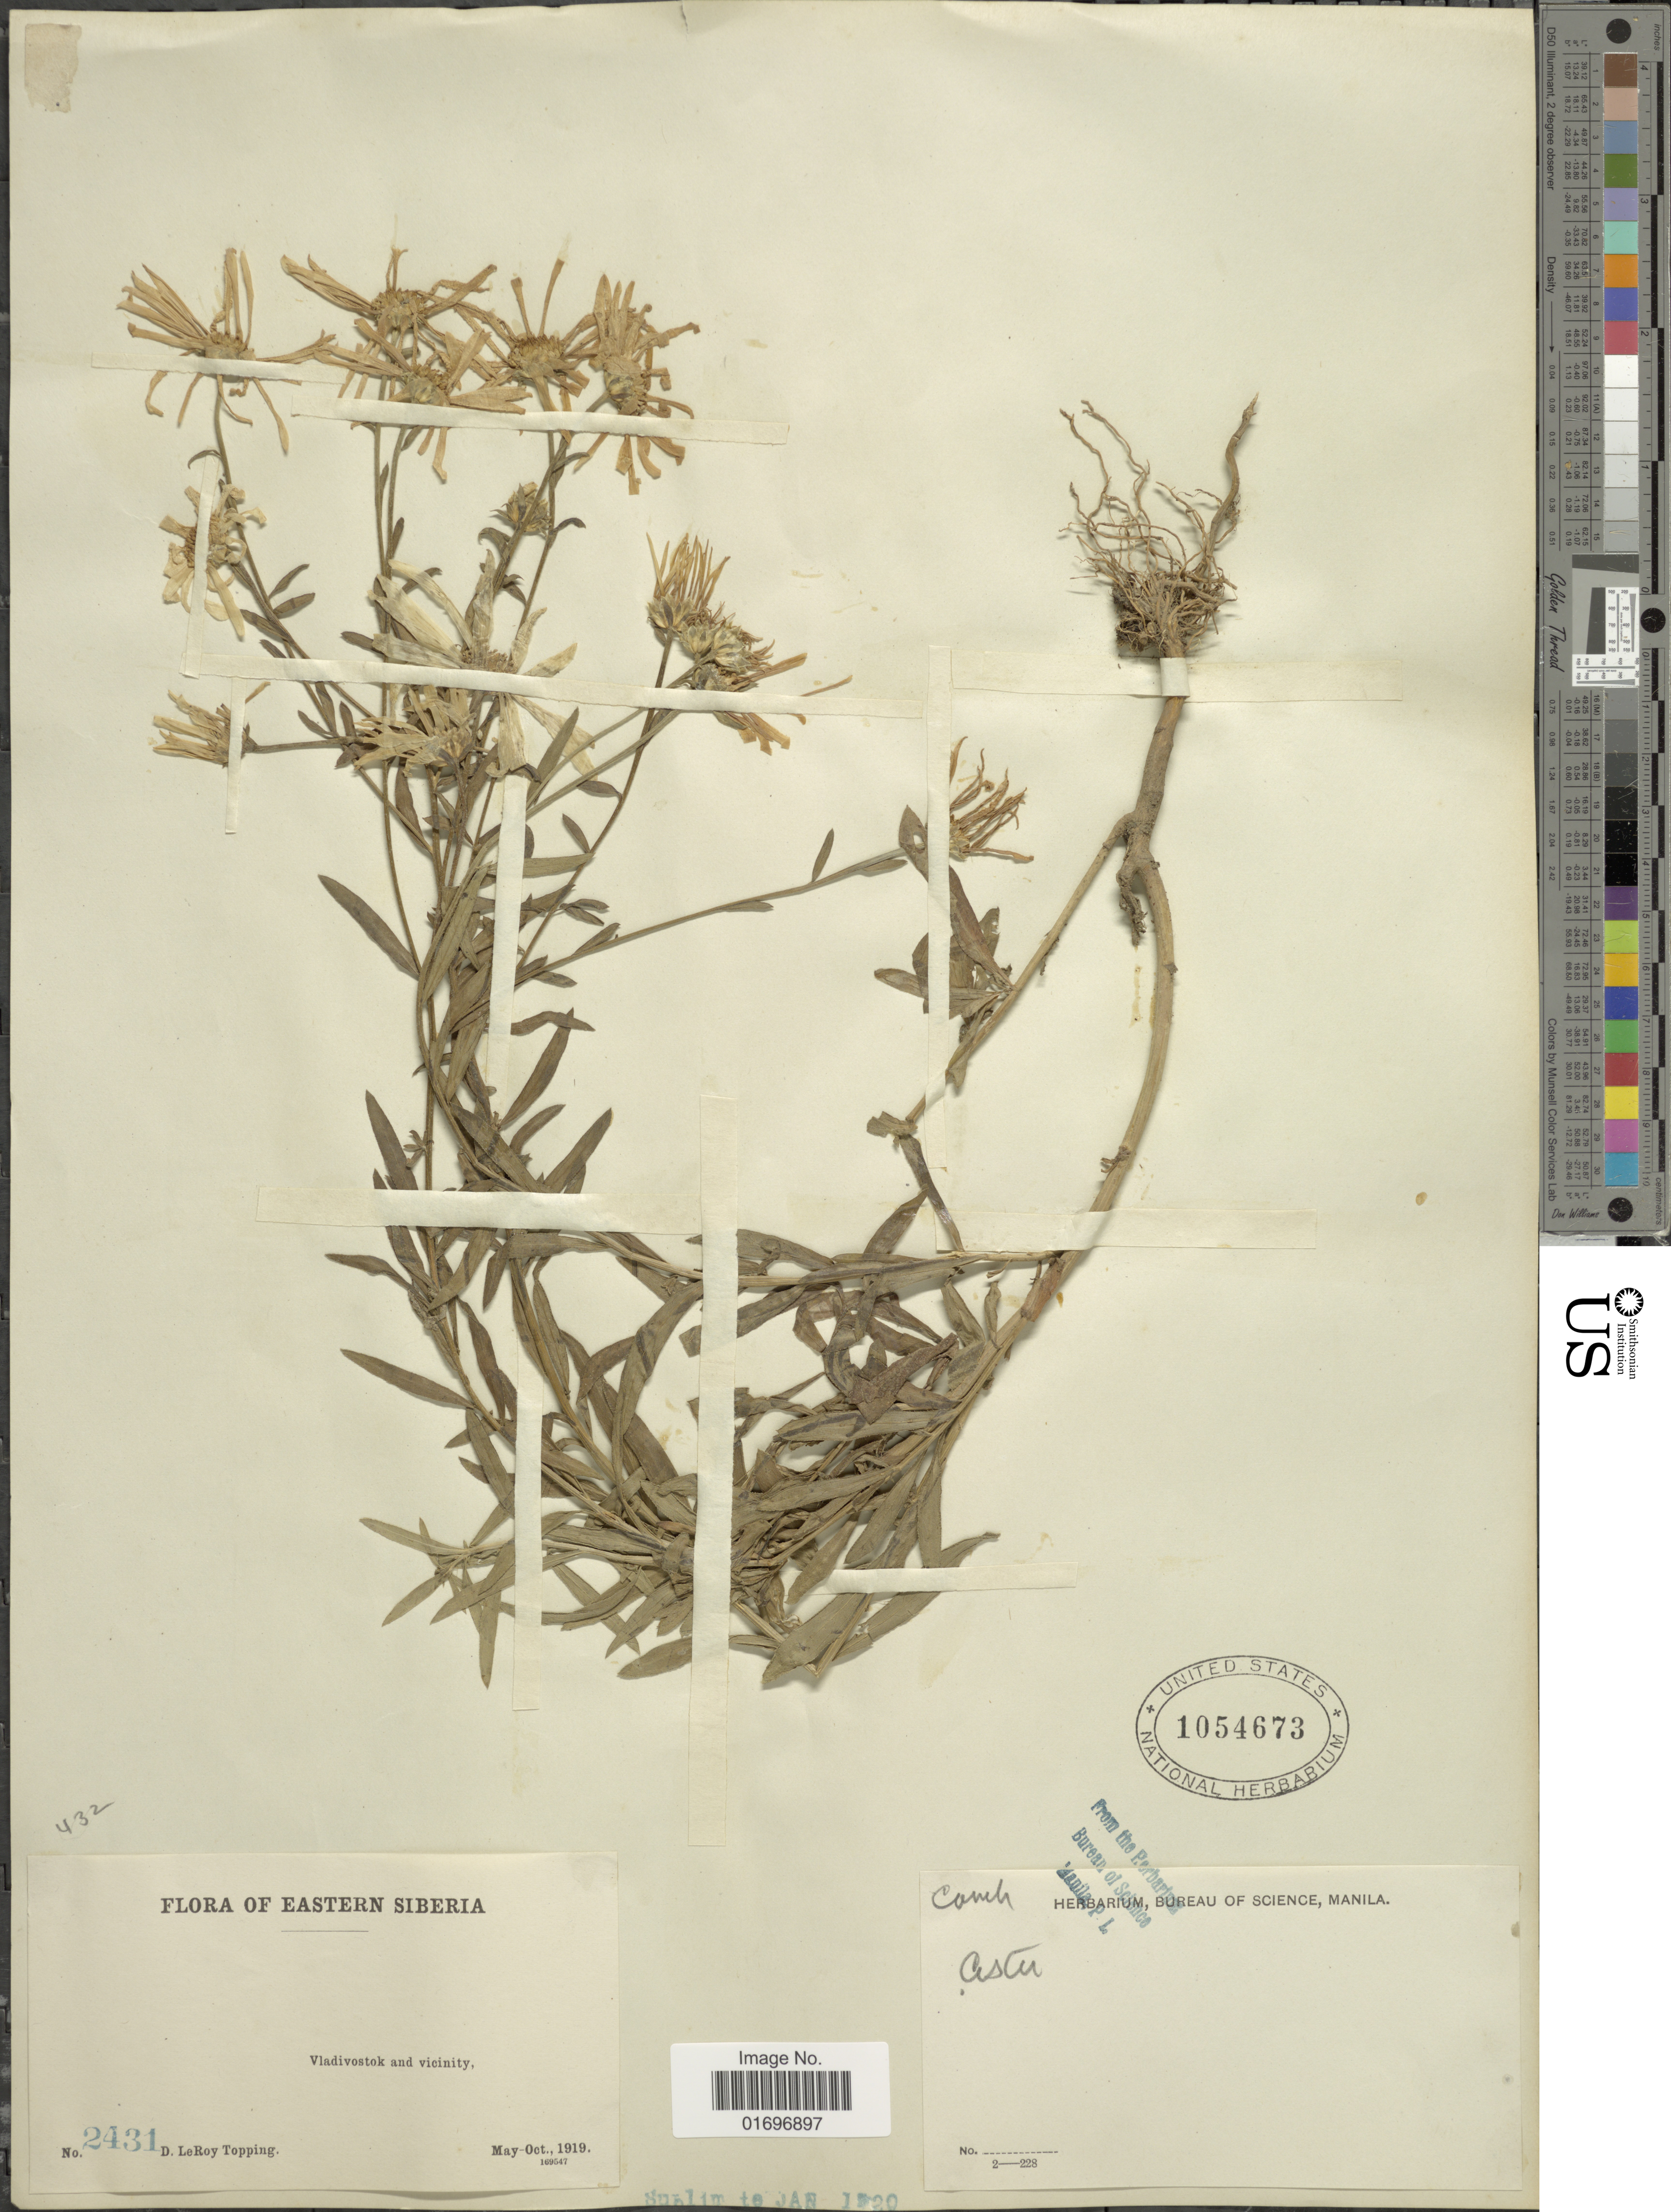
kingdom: Plantae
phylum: Tracheophyta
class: Magnoliopsida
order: Asterales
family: Asteraceae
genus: Aster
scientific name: Aster sp.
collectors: D. L. Topping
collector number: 2431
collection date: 1919-05/1919-10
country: Russian Federation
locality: Eastern Siberia. Vladivostok and vicinity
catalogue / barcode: US 1054673